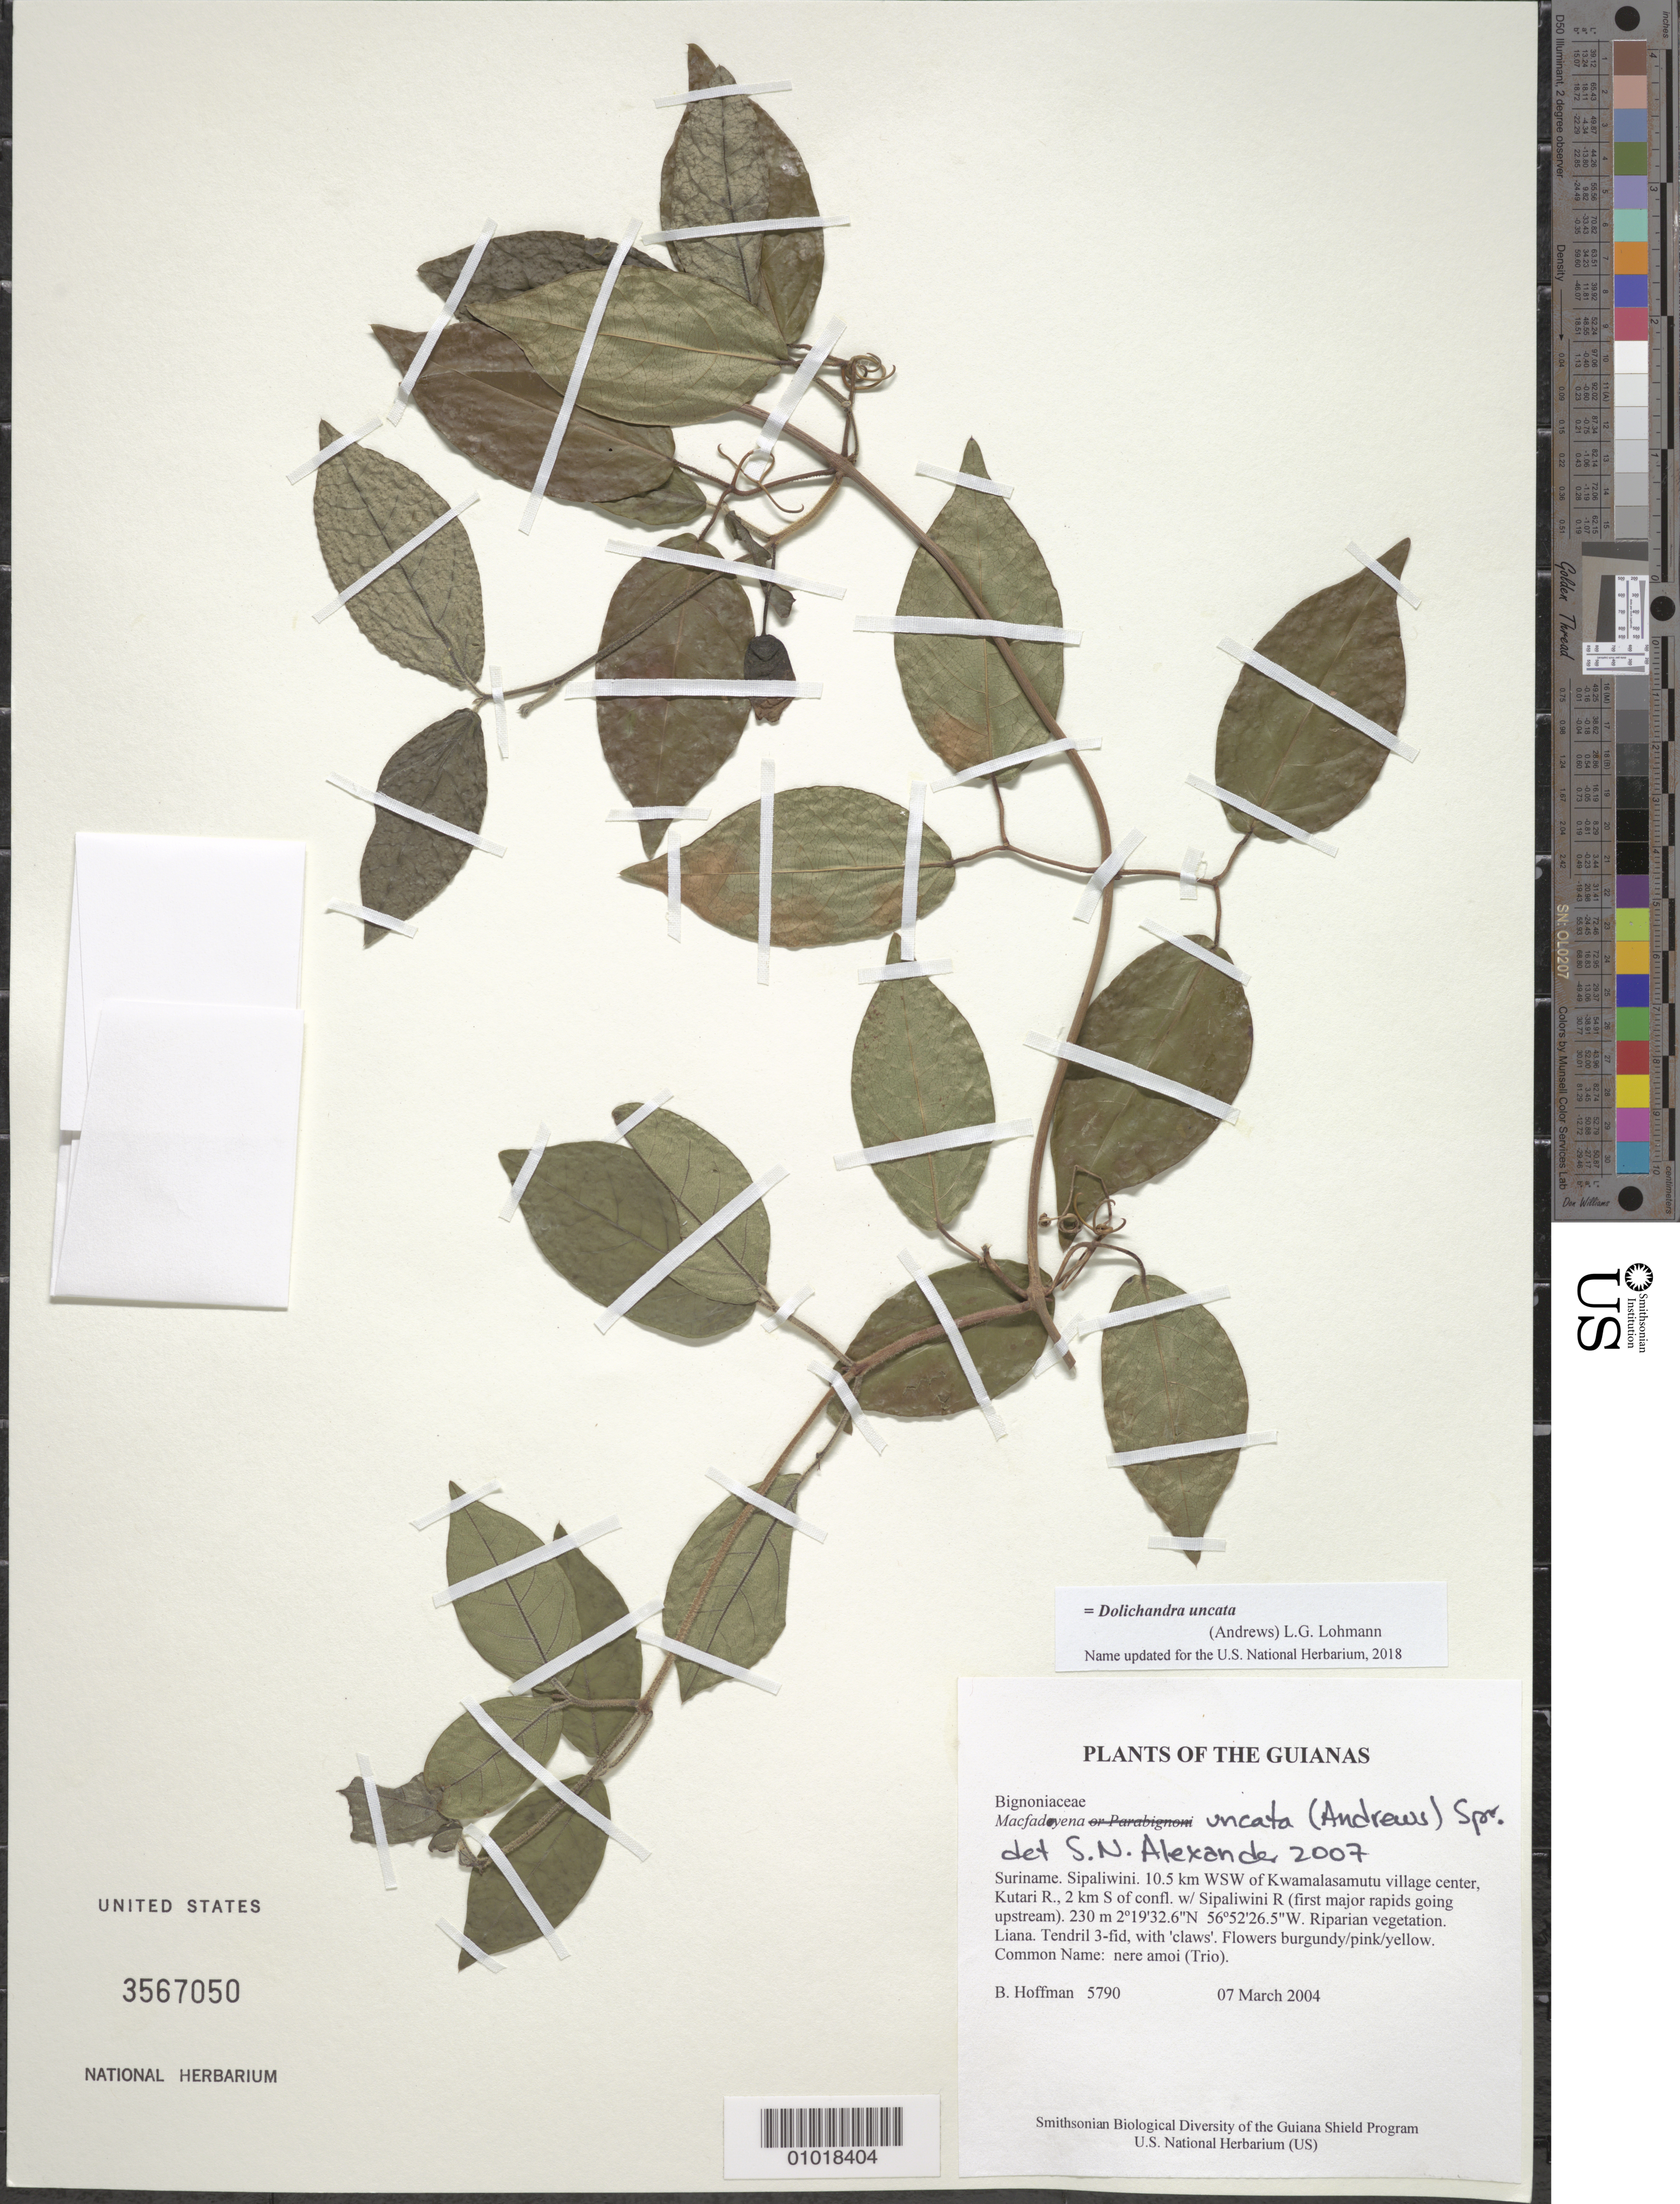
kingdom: Plantae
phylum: Tracheophyta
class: Magnoliopsida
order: Lamiales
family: Bignoniaceae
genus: Dolichandra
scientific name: Dolichandra uncata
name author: (Andrews) L.G. Lohmann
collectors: B. Hoffman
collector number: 5790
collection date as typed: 07 March 2004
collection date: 2004-03-07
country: Suriname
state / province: Sipaliwini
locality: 10.5 km WSW of Kwamalasamutu village center, Kutari R., 2 km S of confl. w/ Sipaliwini R (first major rapids going upstream)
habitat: Riparian vegetation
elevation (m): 230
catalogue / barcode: US 3567050